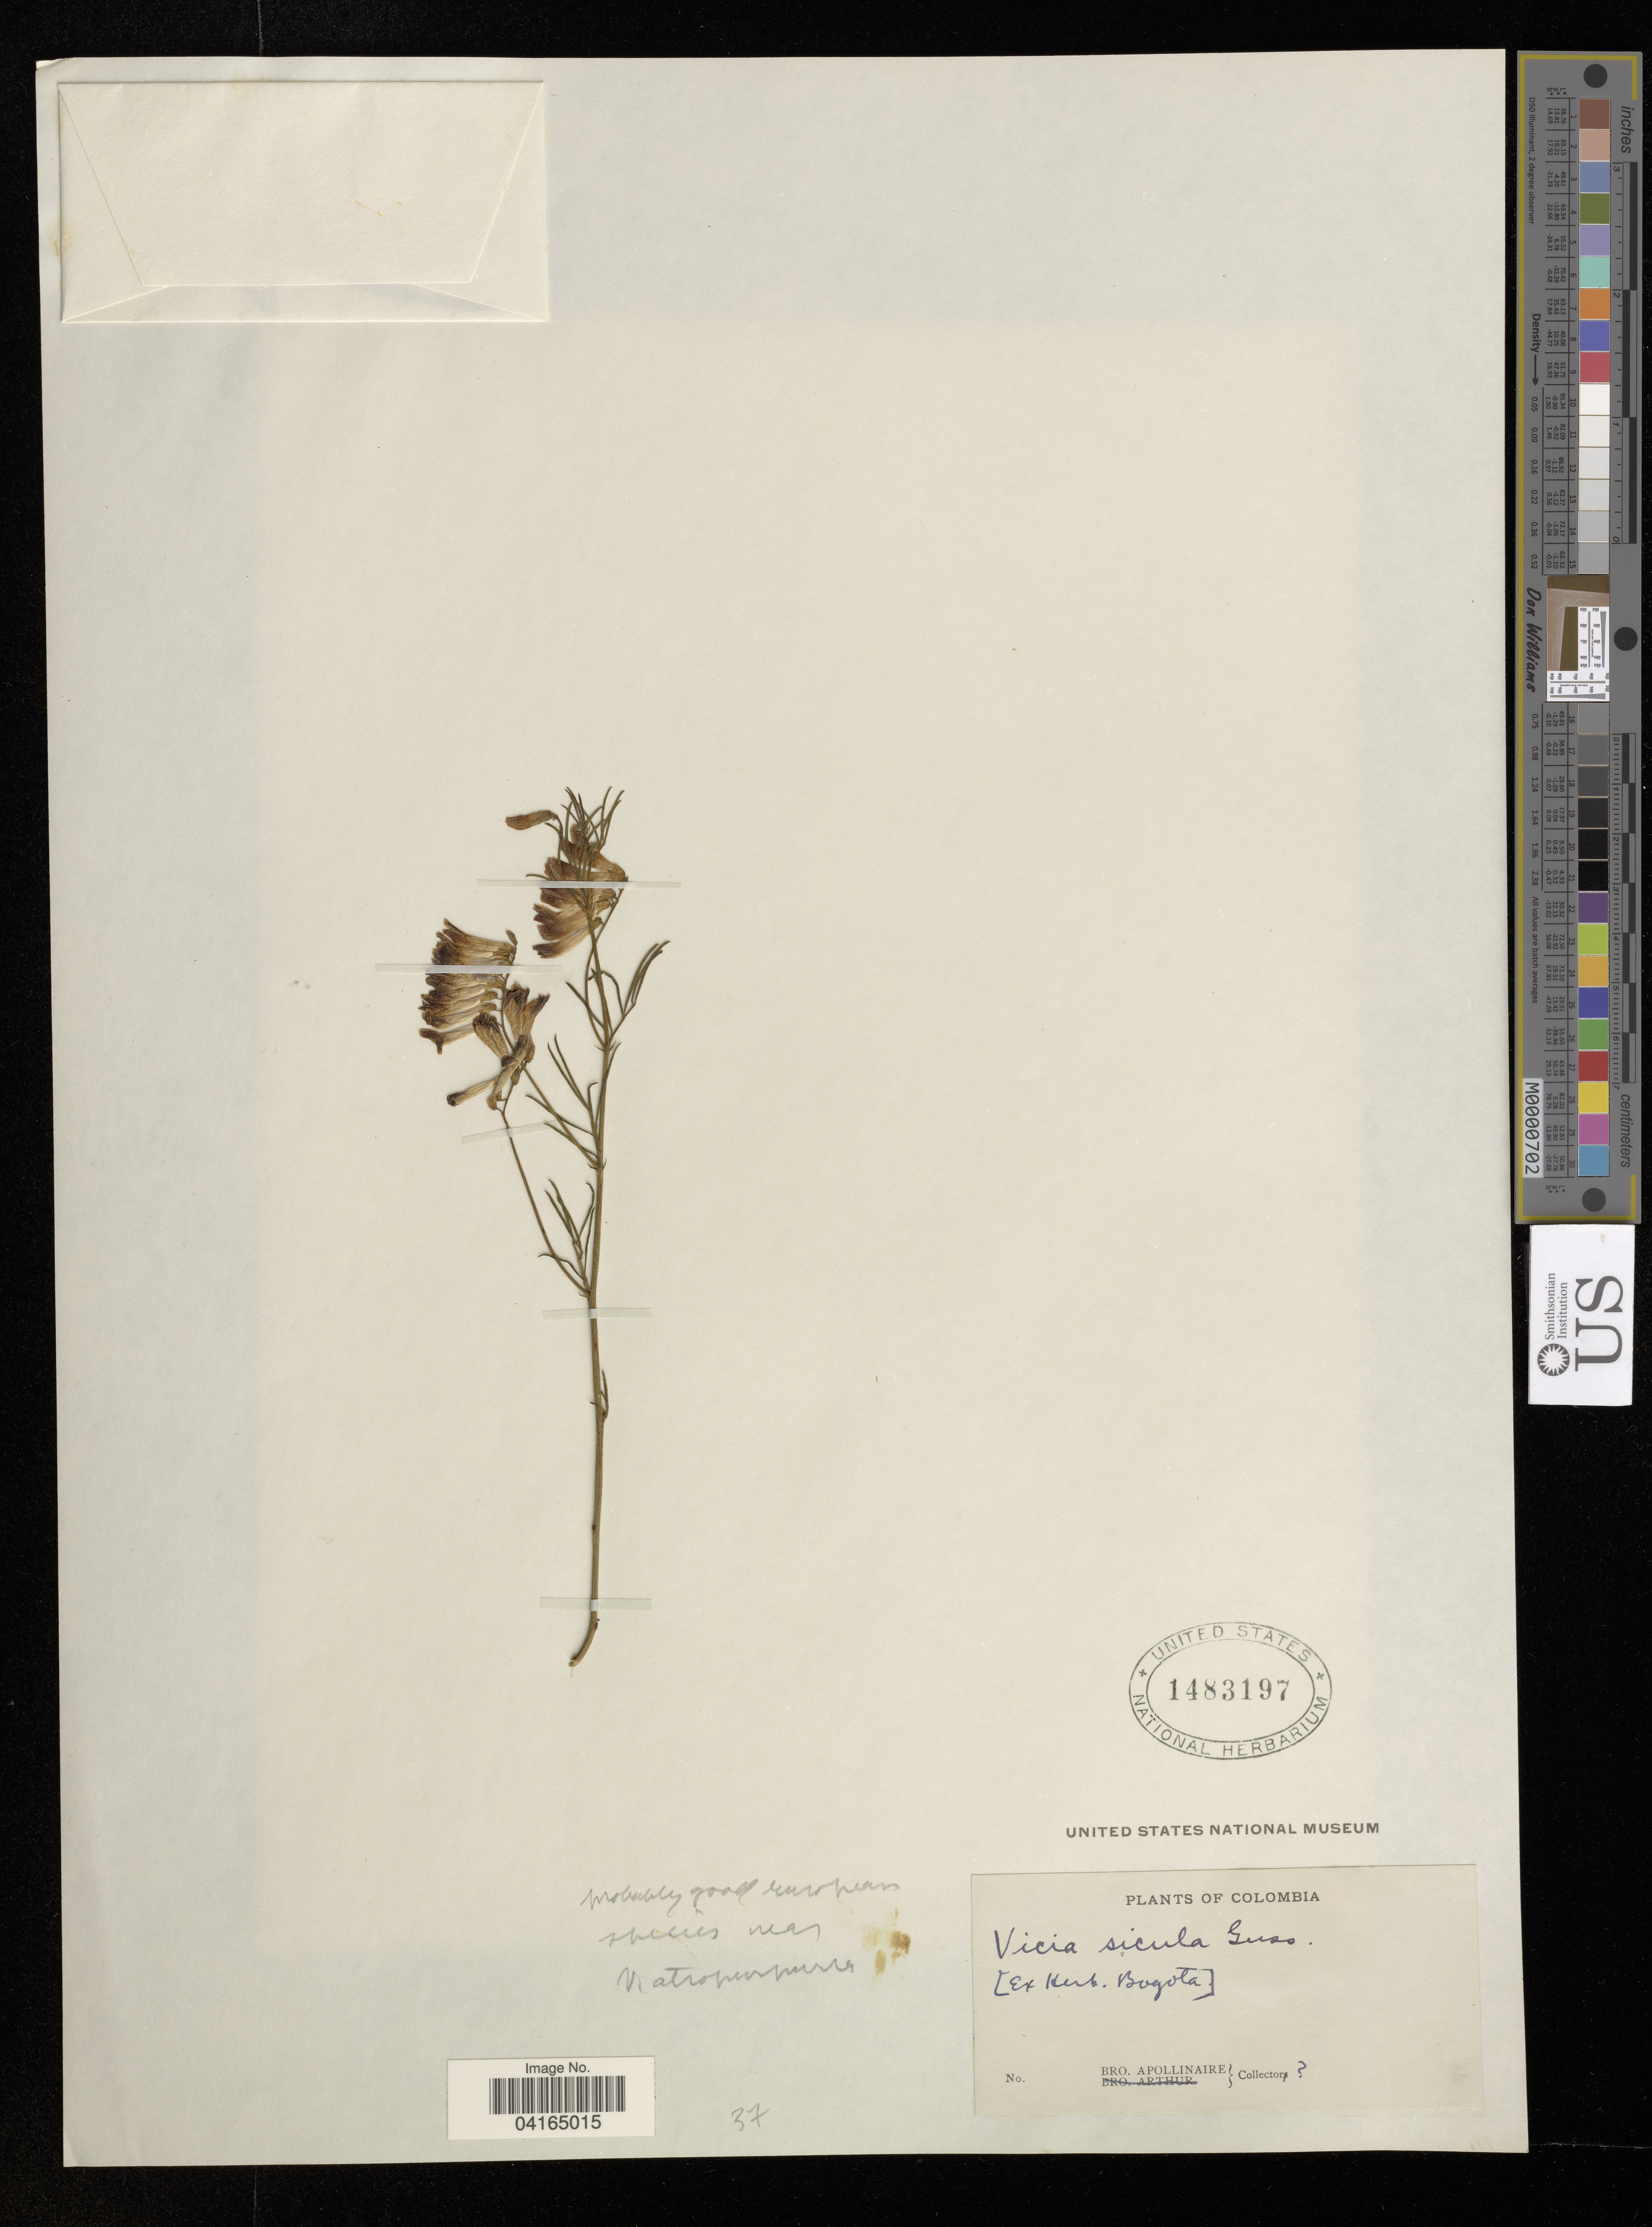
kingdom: Plantae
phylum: Tracheophyta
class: Magnoliopsida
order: Fabales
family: Fabaceae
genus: Vicia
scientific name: Vicia sicula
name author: (Raf.) Gussone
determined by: Hechenleitner, Paulina, RBG Edinburgh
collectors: Bro. Apollinaire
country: Colombia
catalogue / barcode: US 1483197